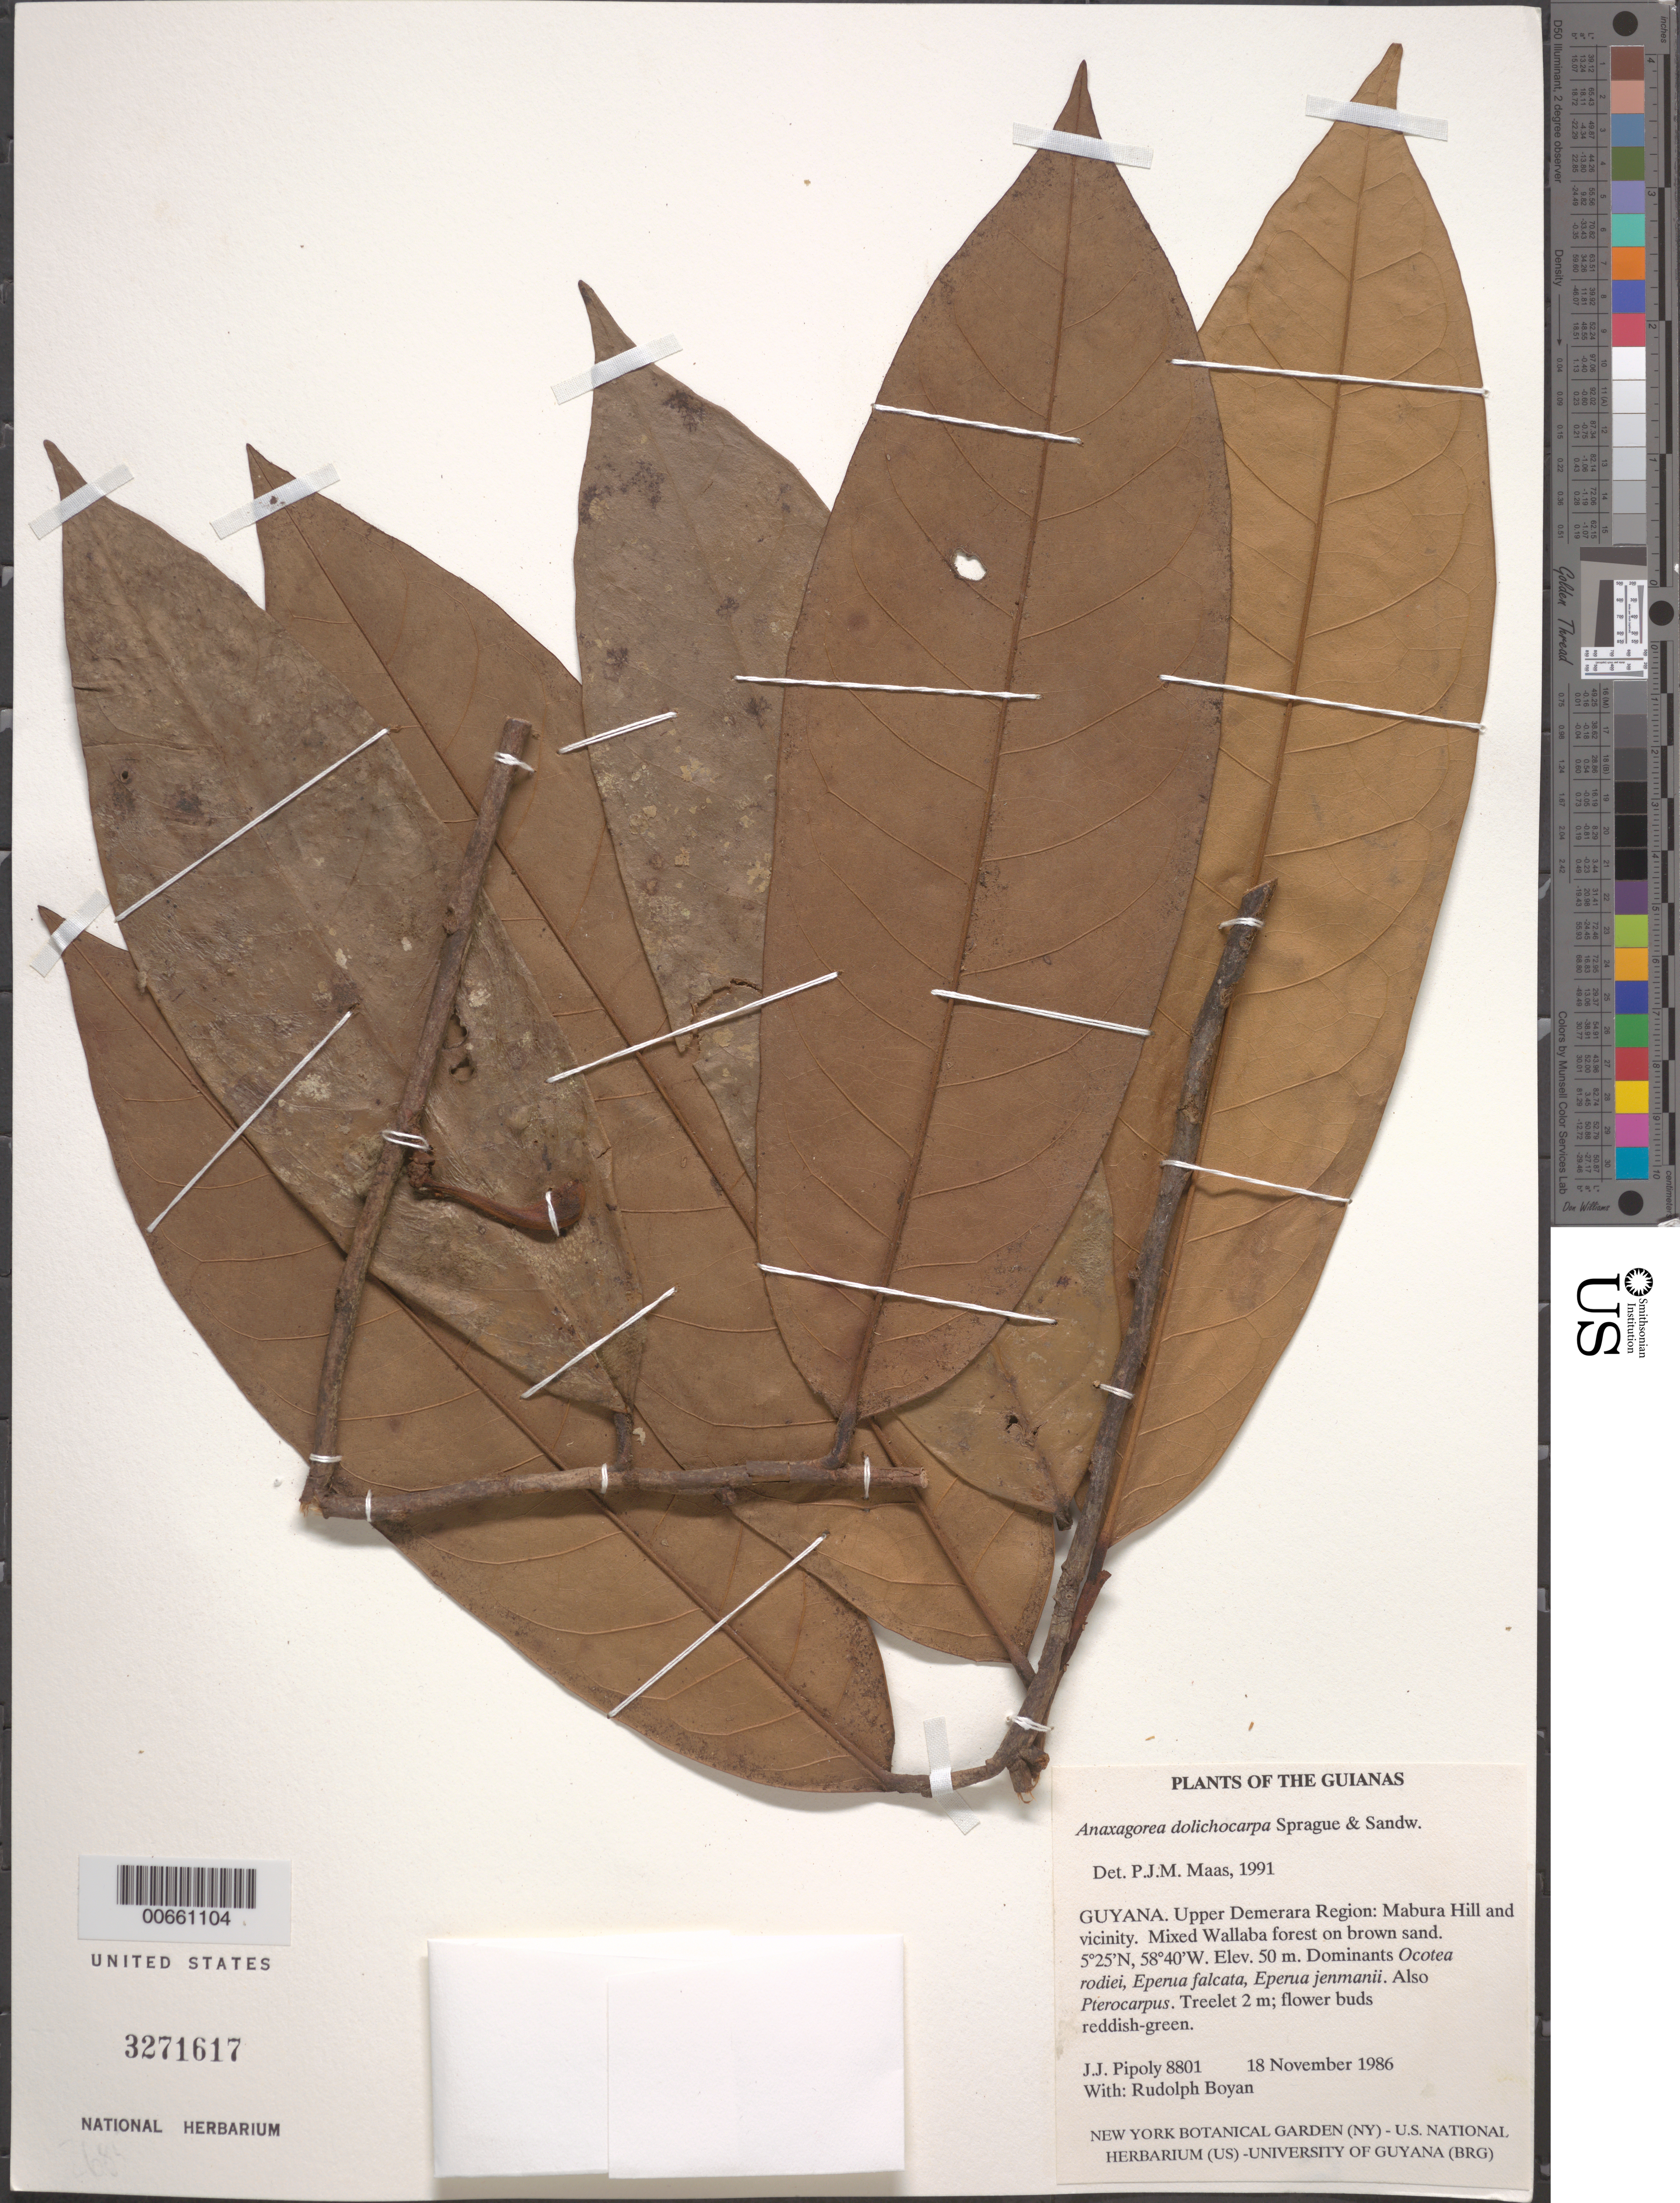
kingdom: Plantae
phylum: Tracheophyta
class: Magnoliopsida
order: Magnoliales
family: Annonaceae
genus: Anaxagorea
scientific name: Anaxagorea dolichocarpa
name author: Sprague & Sandwith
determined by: Maas, Paul J. M.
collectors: J. J. Pipoly & R. Boyan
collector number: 8801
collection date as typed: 18 November 1986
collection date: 1986-11-18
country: Guyana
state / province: U. Demerara-Berbice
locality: Mabura Hill and vicinity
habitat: Mixed Wallaba forest on brown sand. Dominants: Ocotea rodiaei, Eperua falcata, E. jenmanii. Pterocarpus also present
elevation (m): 50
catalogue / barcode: US 3271617